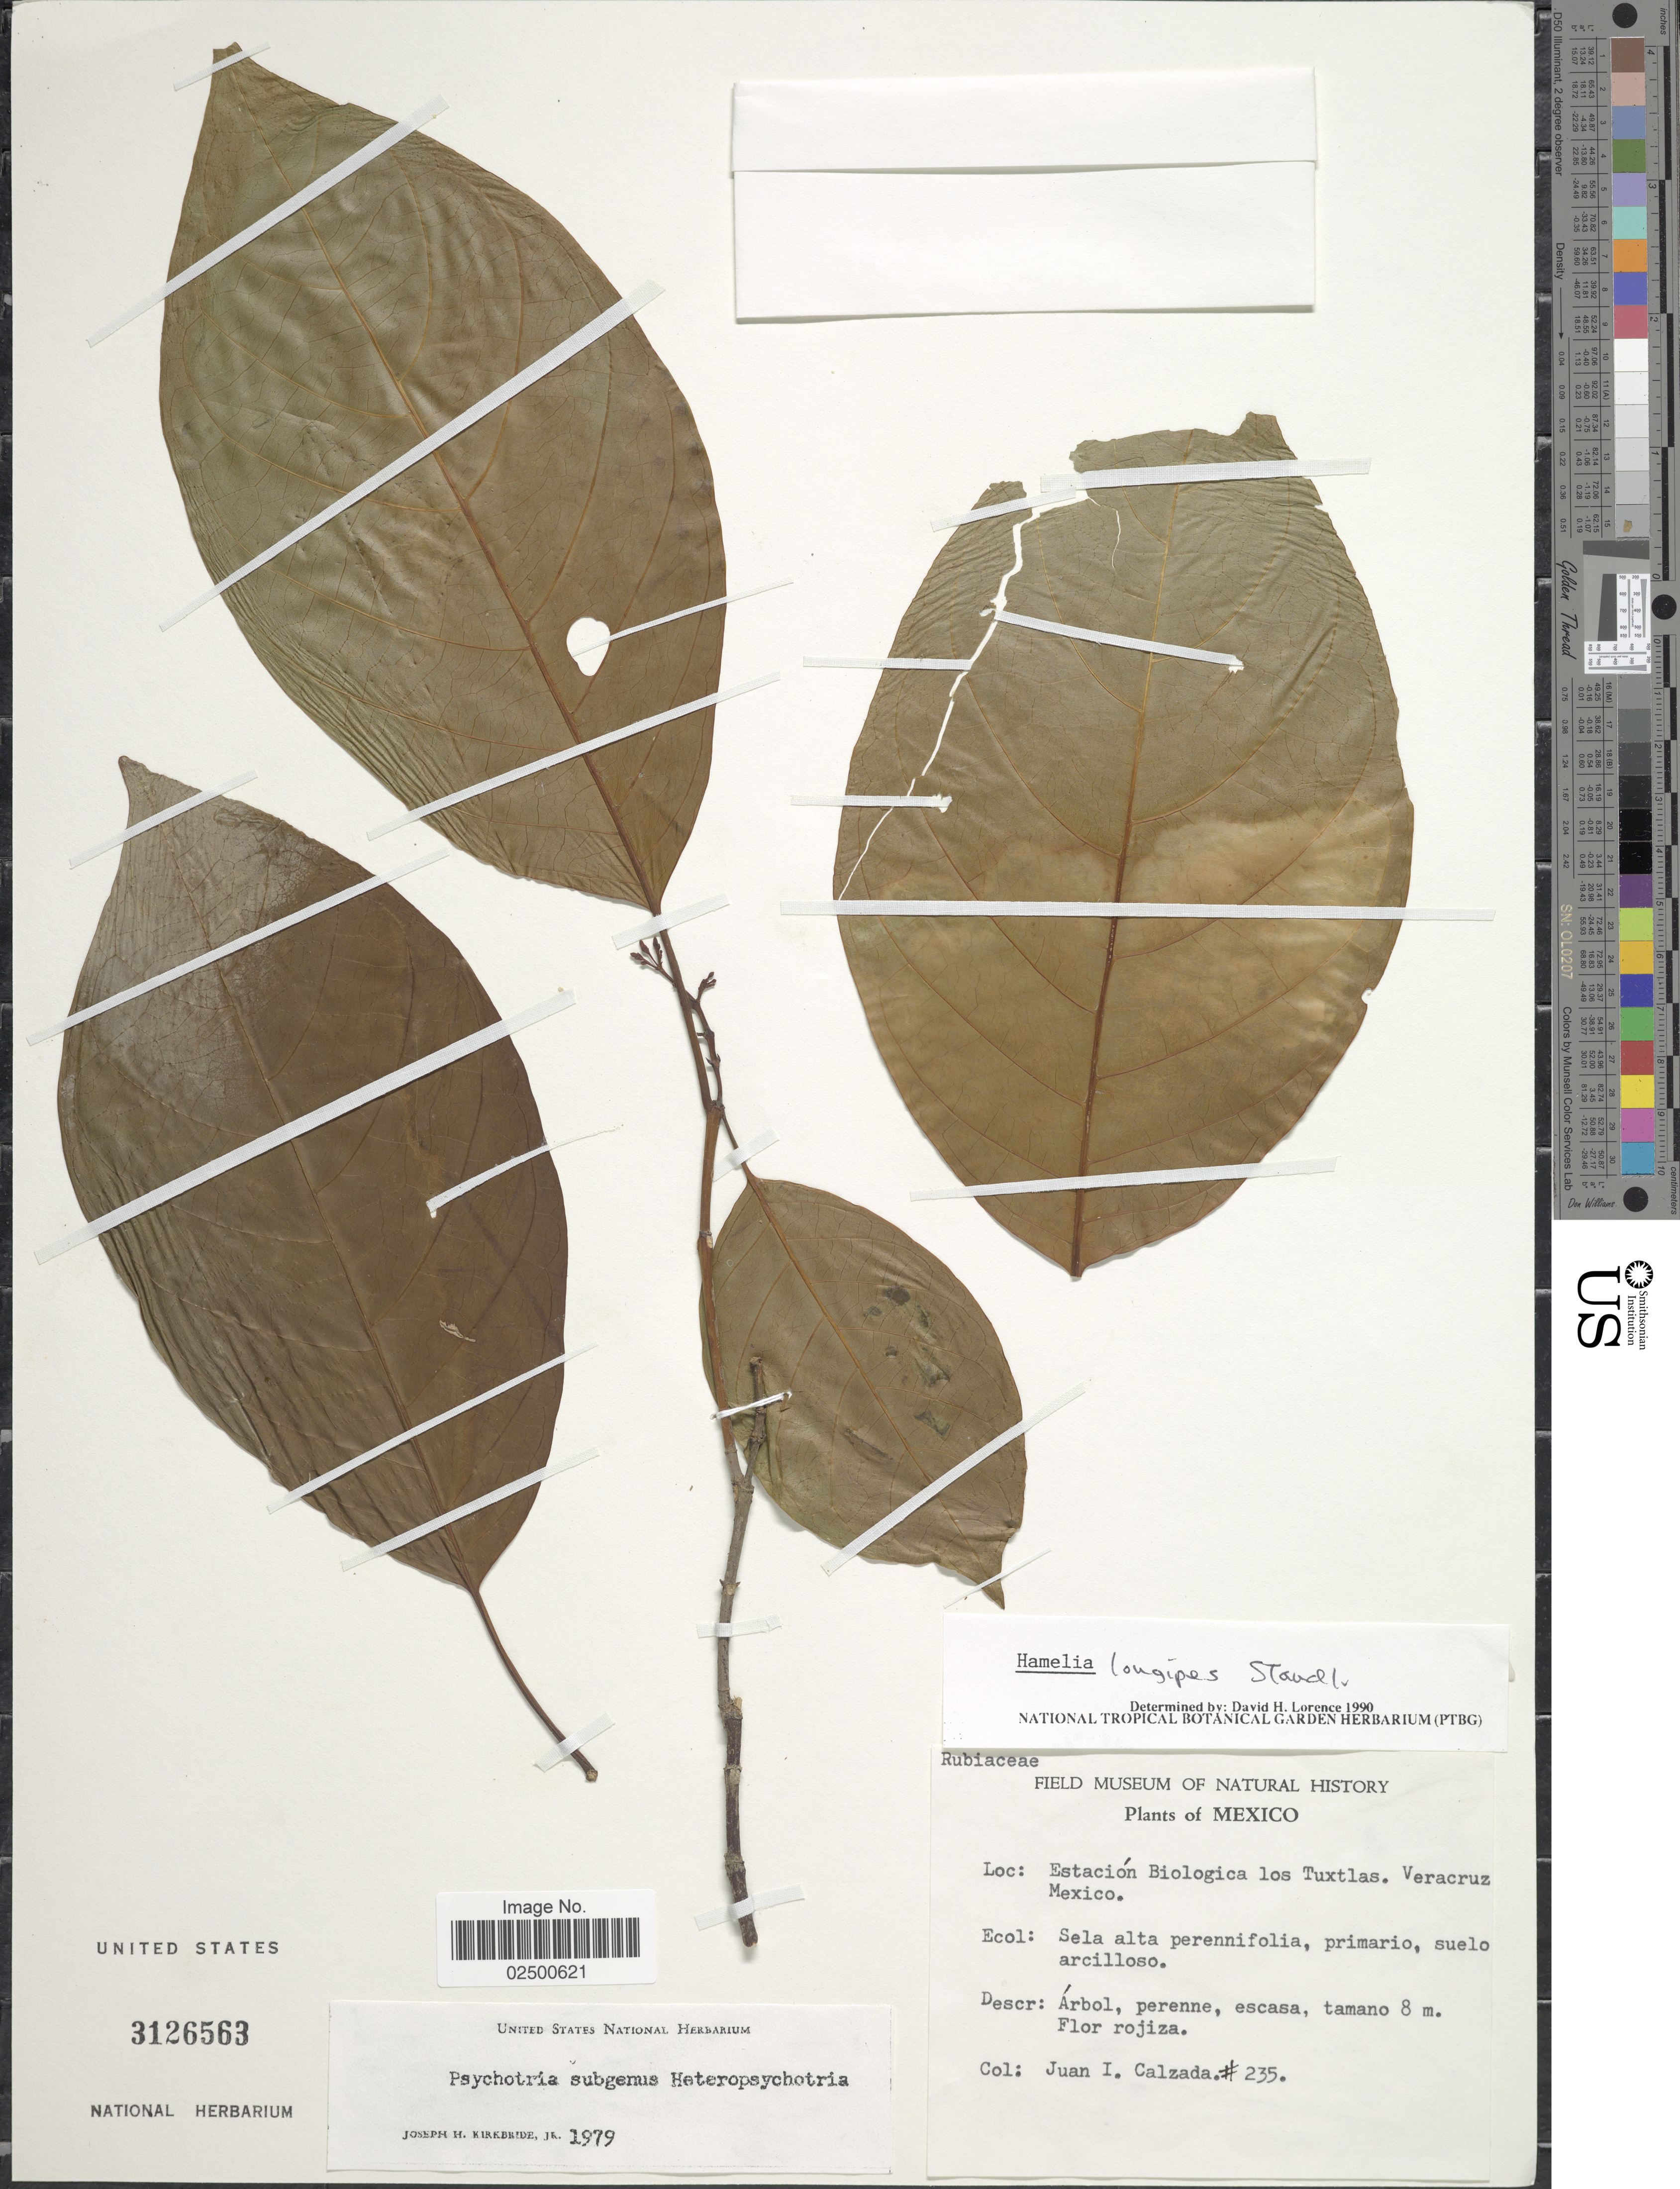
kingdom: Plantae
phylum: Tracheophyta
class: Magnoliopsida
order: Gentianales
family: Rubiaceae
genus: Hamelia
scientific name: Hamelia longipes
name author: Standl.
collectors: J. I. Calzada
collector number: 235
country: Mexico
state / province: Veracruz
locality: Estacion Biologica los Tuxtlas. Veracruz.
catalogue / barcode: US 3126563